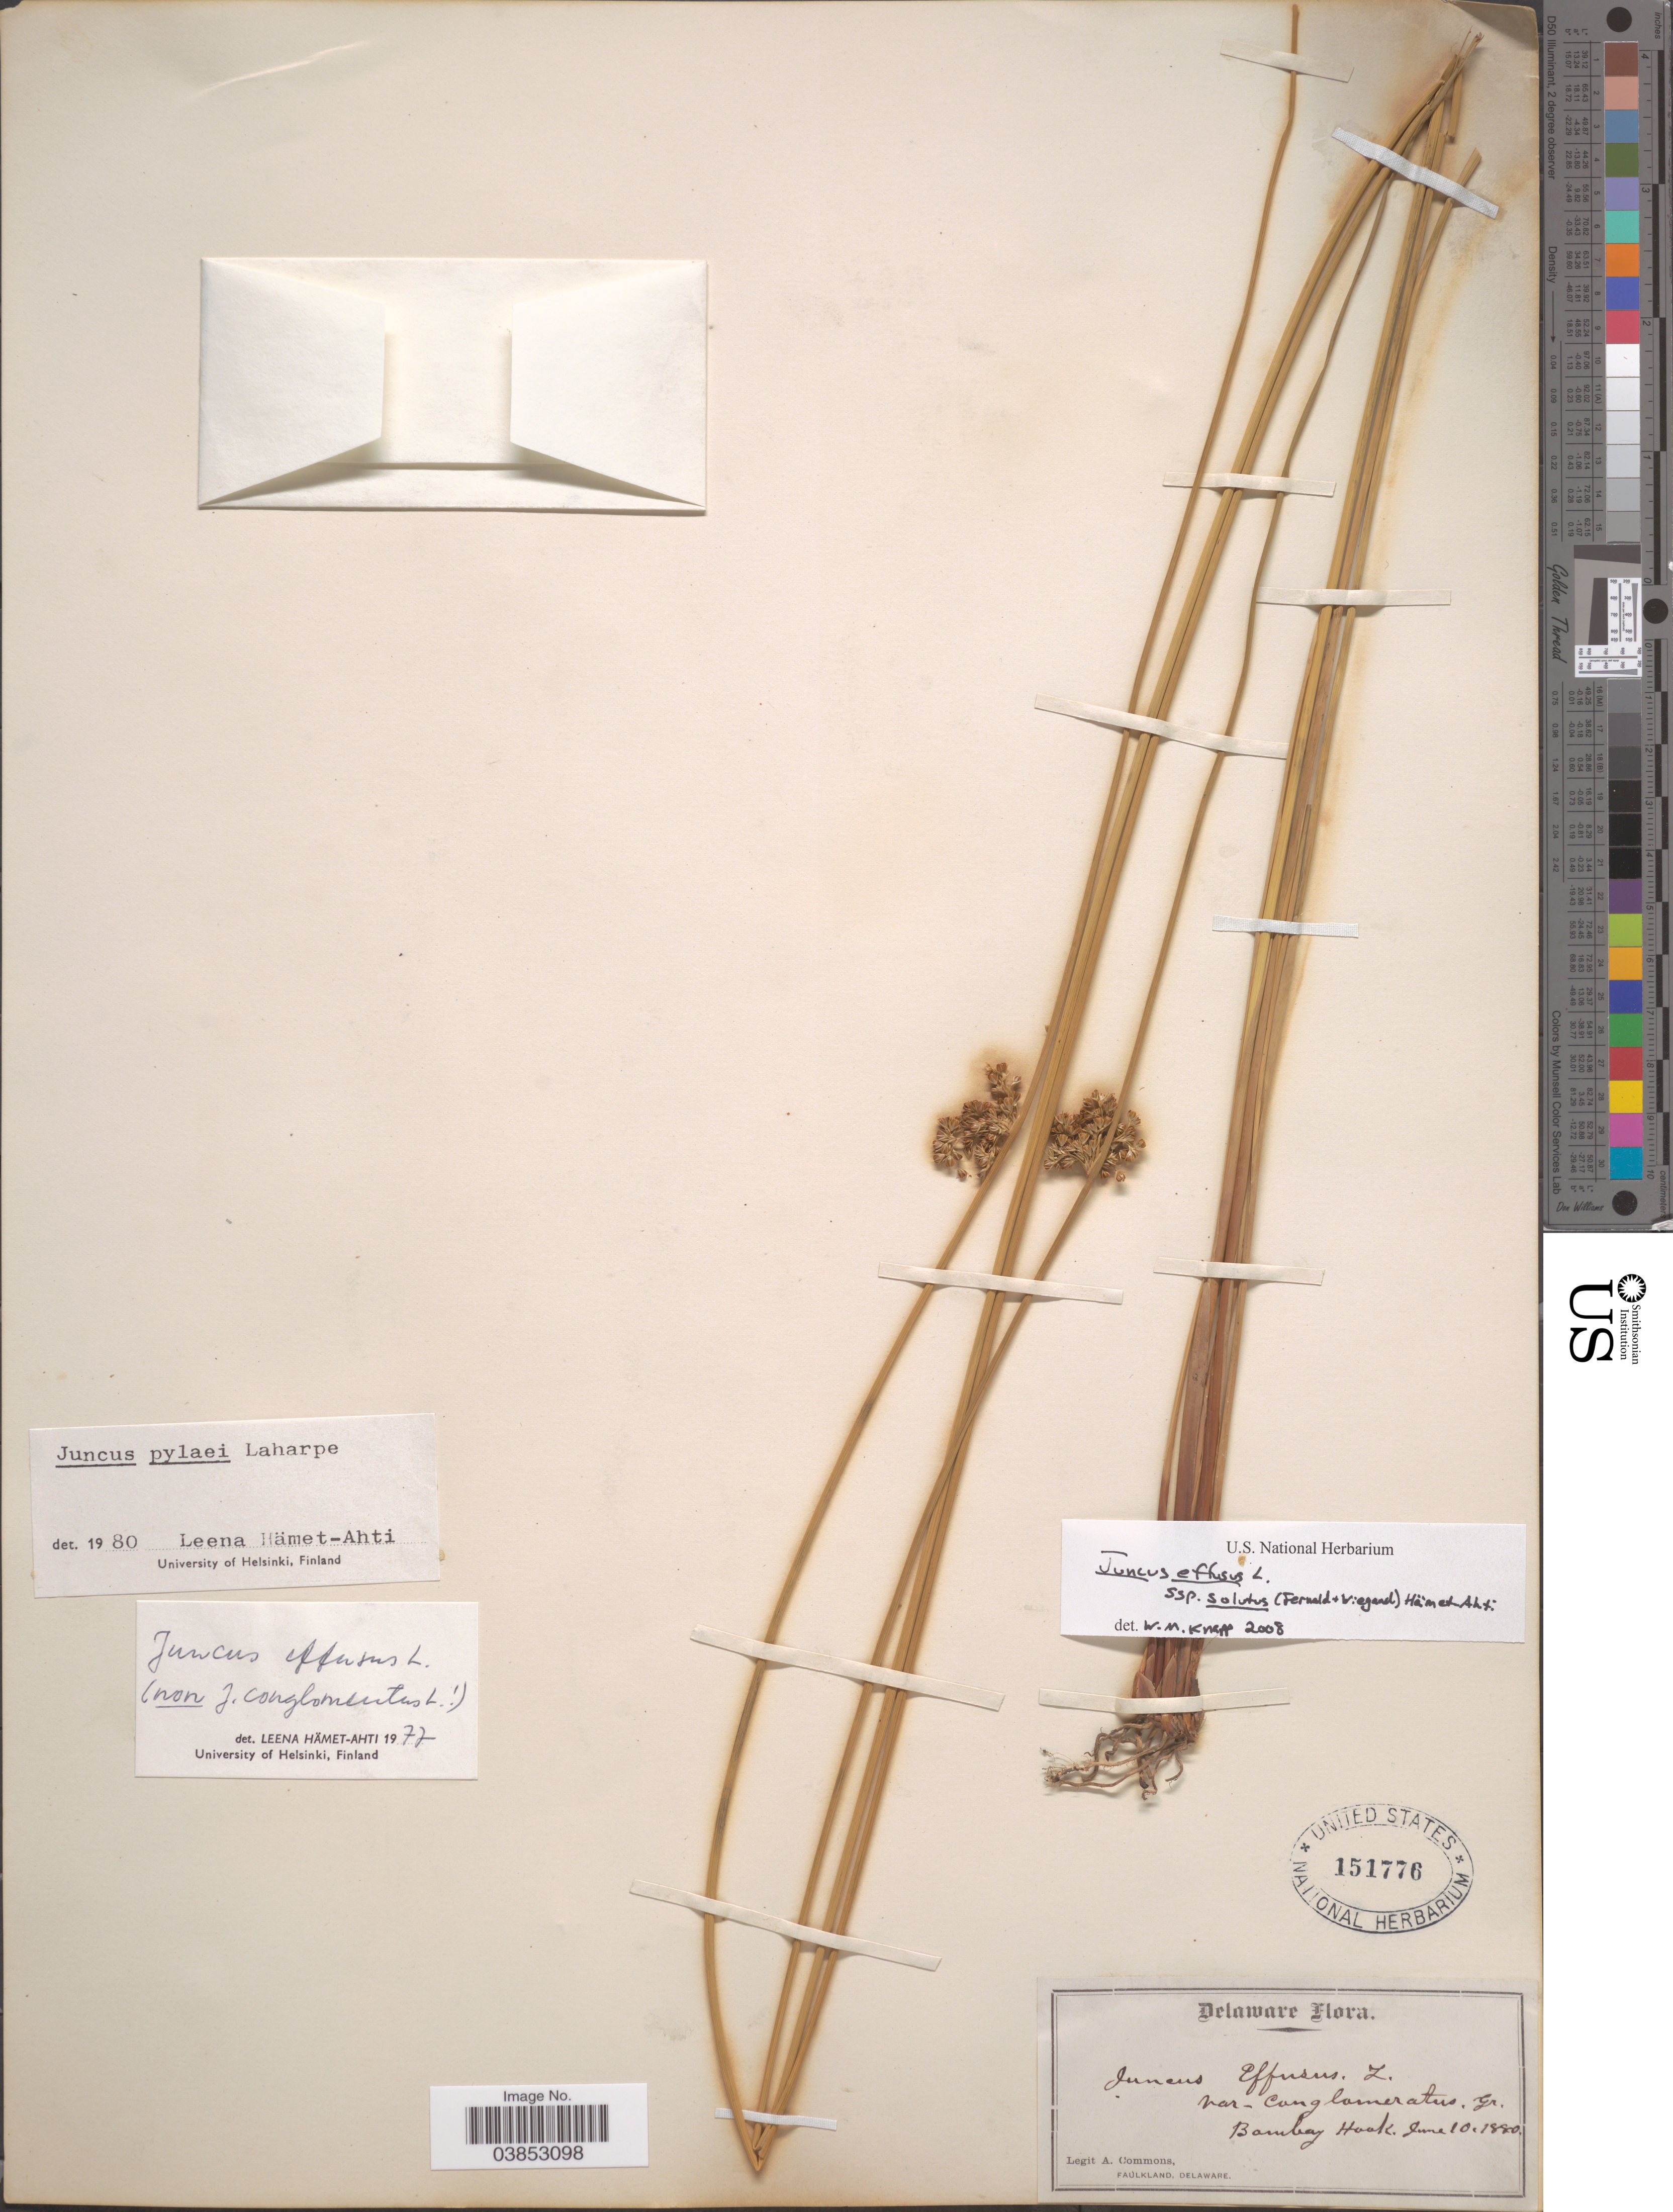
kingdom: Plantae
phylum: Tracheophyta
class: Liliopsida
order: Poales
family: Juncaceae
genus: Juncus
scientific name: Juncus effusus var. solutus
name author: Fernald & Wiegand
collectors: A. Commons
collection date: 1880-06-10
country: United States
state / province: Delaware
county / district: Kent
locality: Bombay Hook.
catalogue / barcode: US 151776